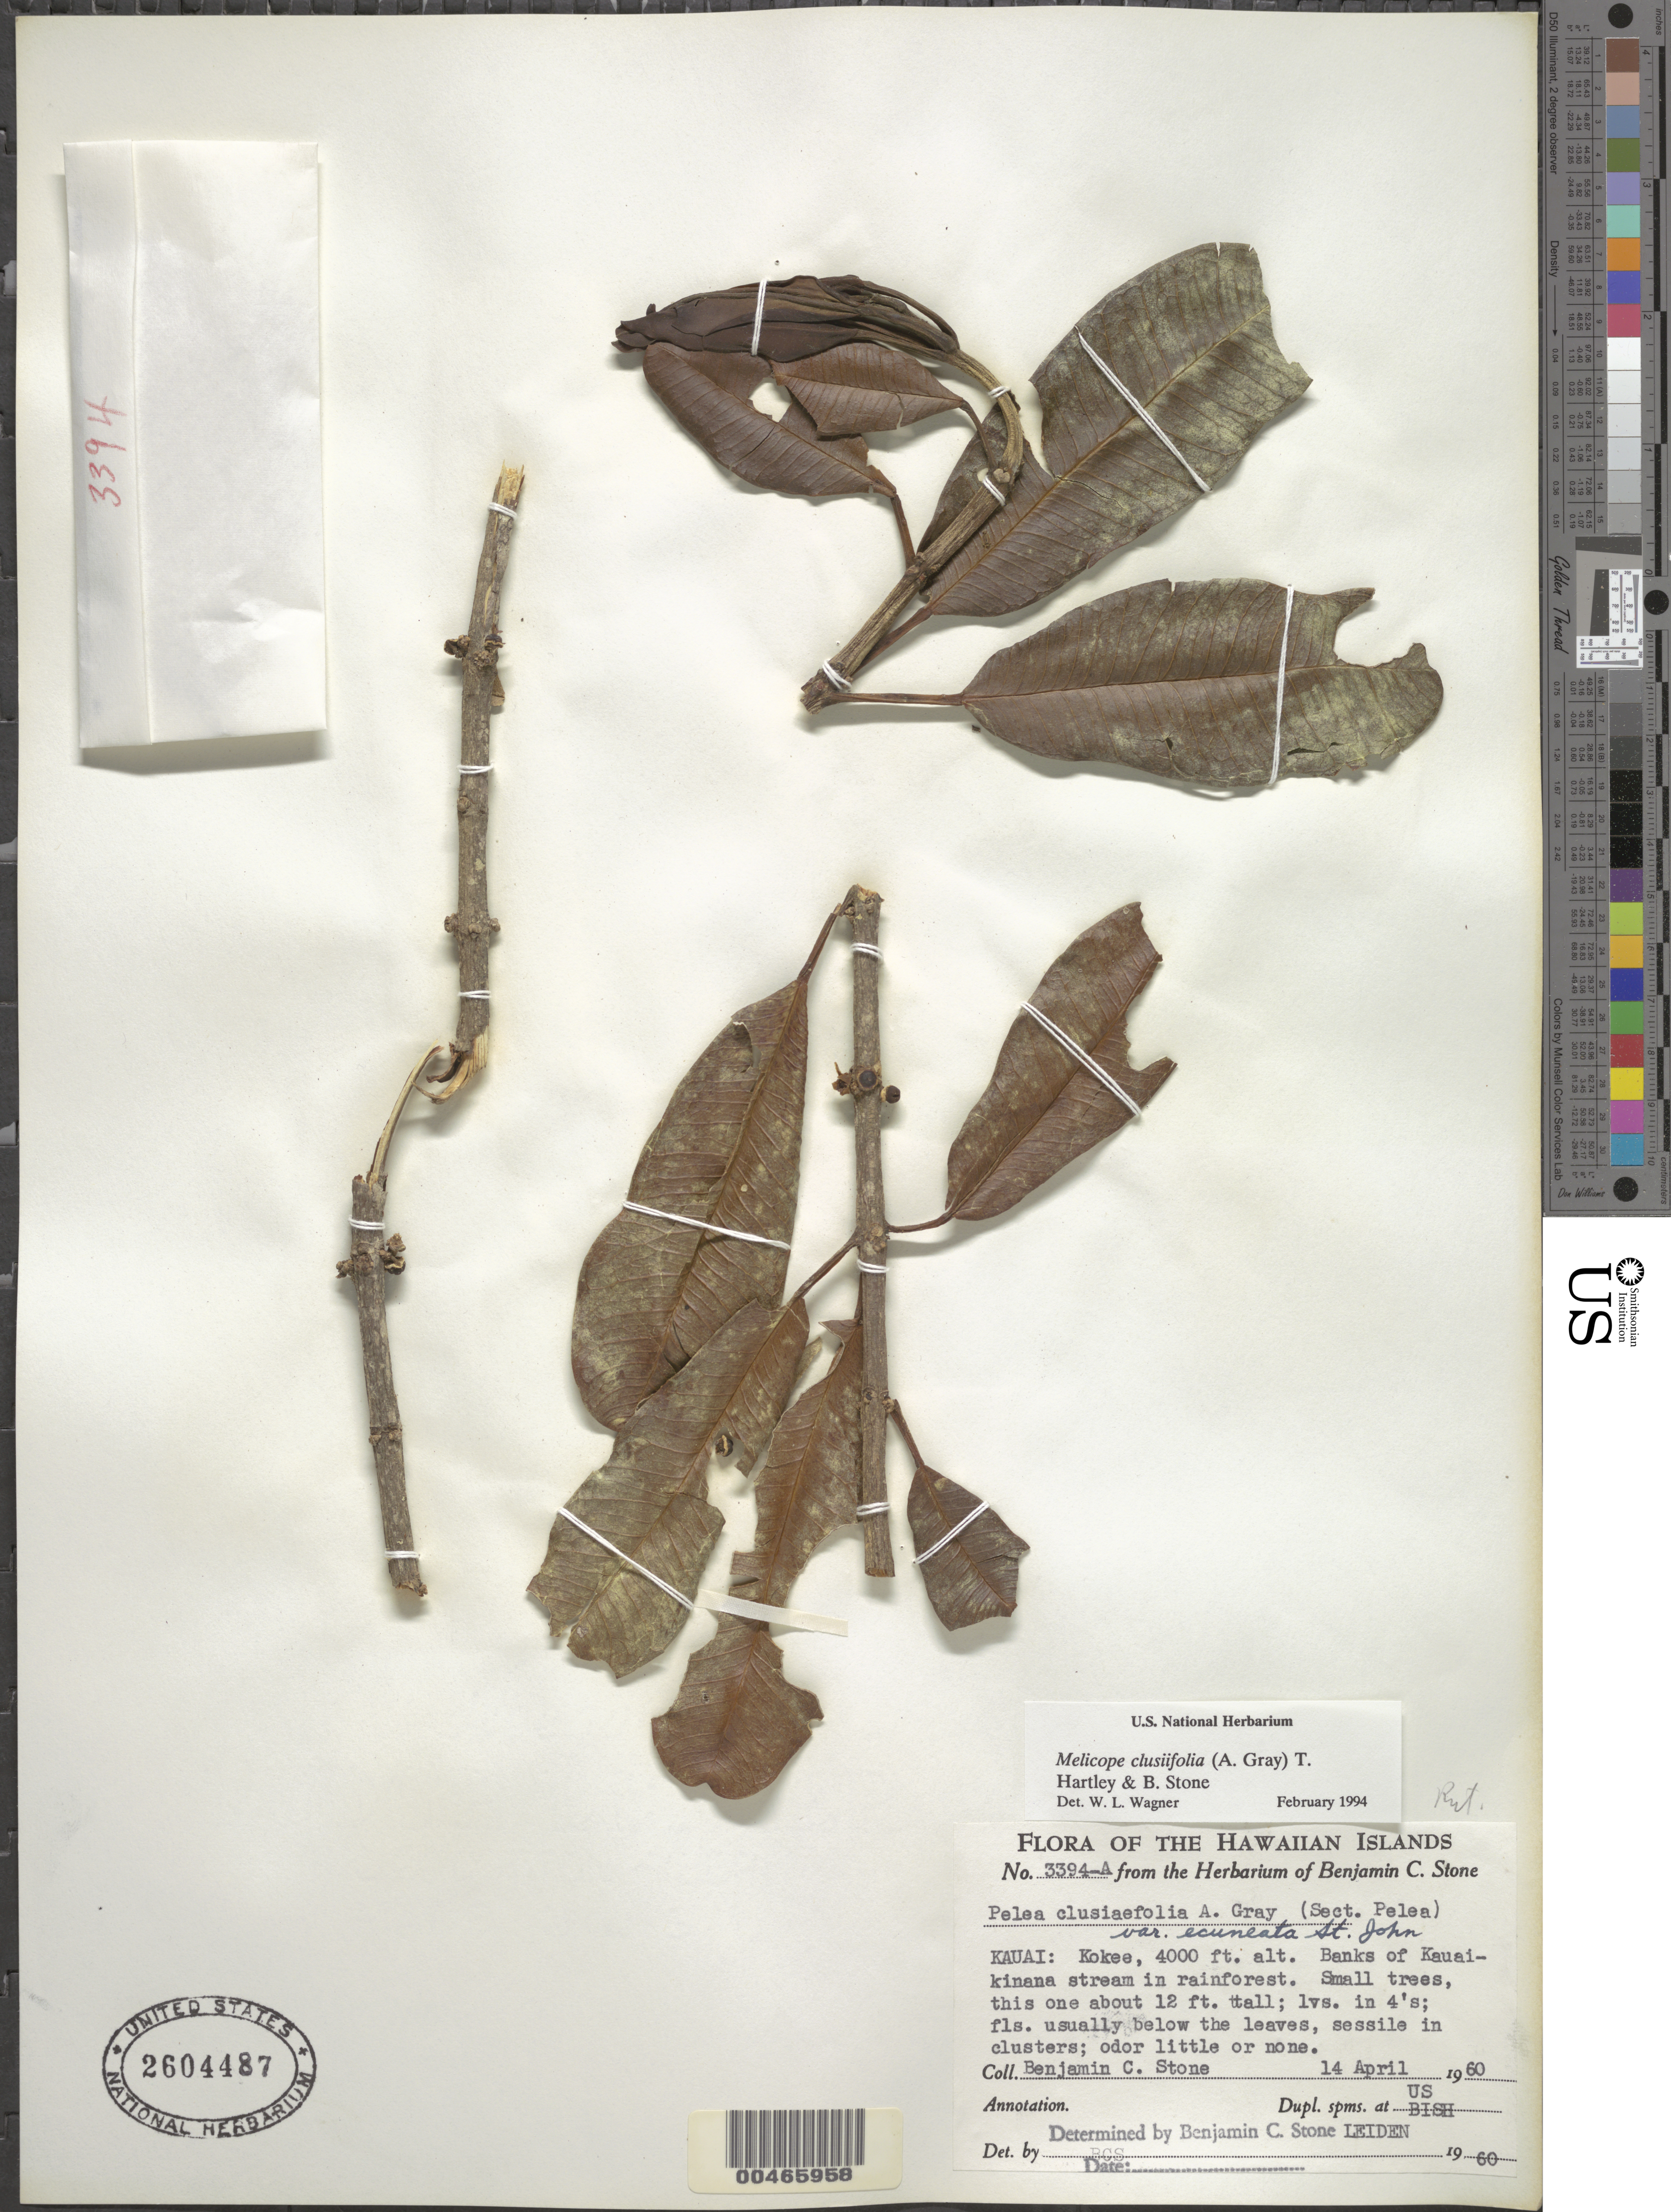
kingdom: Plantae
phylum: Tracheophyta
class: Magnoliopsida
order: Sapindales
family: Rutaceae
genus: Melicope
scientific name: Melicope clusiifolia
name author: (A. Gray) T.G. Hartley & B.C. Stone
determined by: Wagner, W. L., (BOT), Smithsonian Institution - National Museum of Natural History (UNITED STATES)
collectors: B. C. Stone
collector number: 3394a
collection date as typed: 14 Apr 1960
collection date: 1960-04-14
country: United States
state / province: Hawaii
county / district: Kauai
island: Kaua'i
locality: Kokee, Banks of Kauaikinana stream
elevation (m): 1219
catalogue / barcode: US 2604487